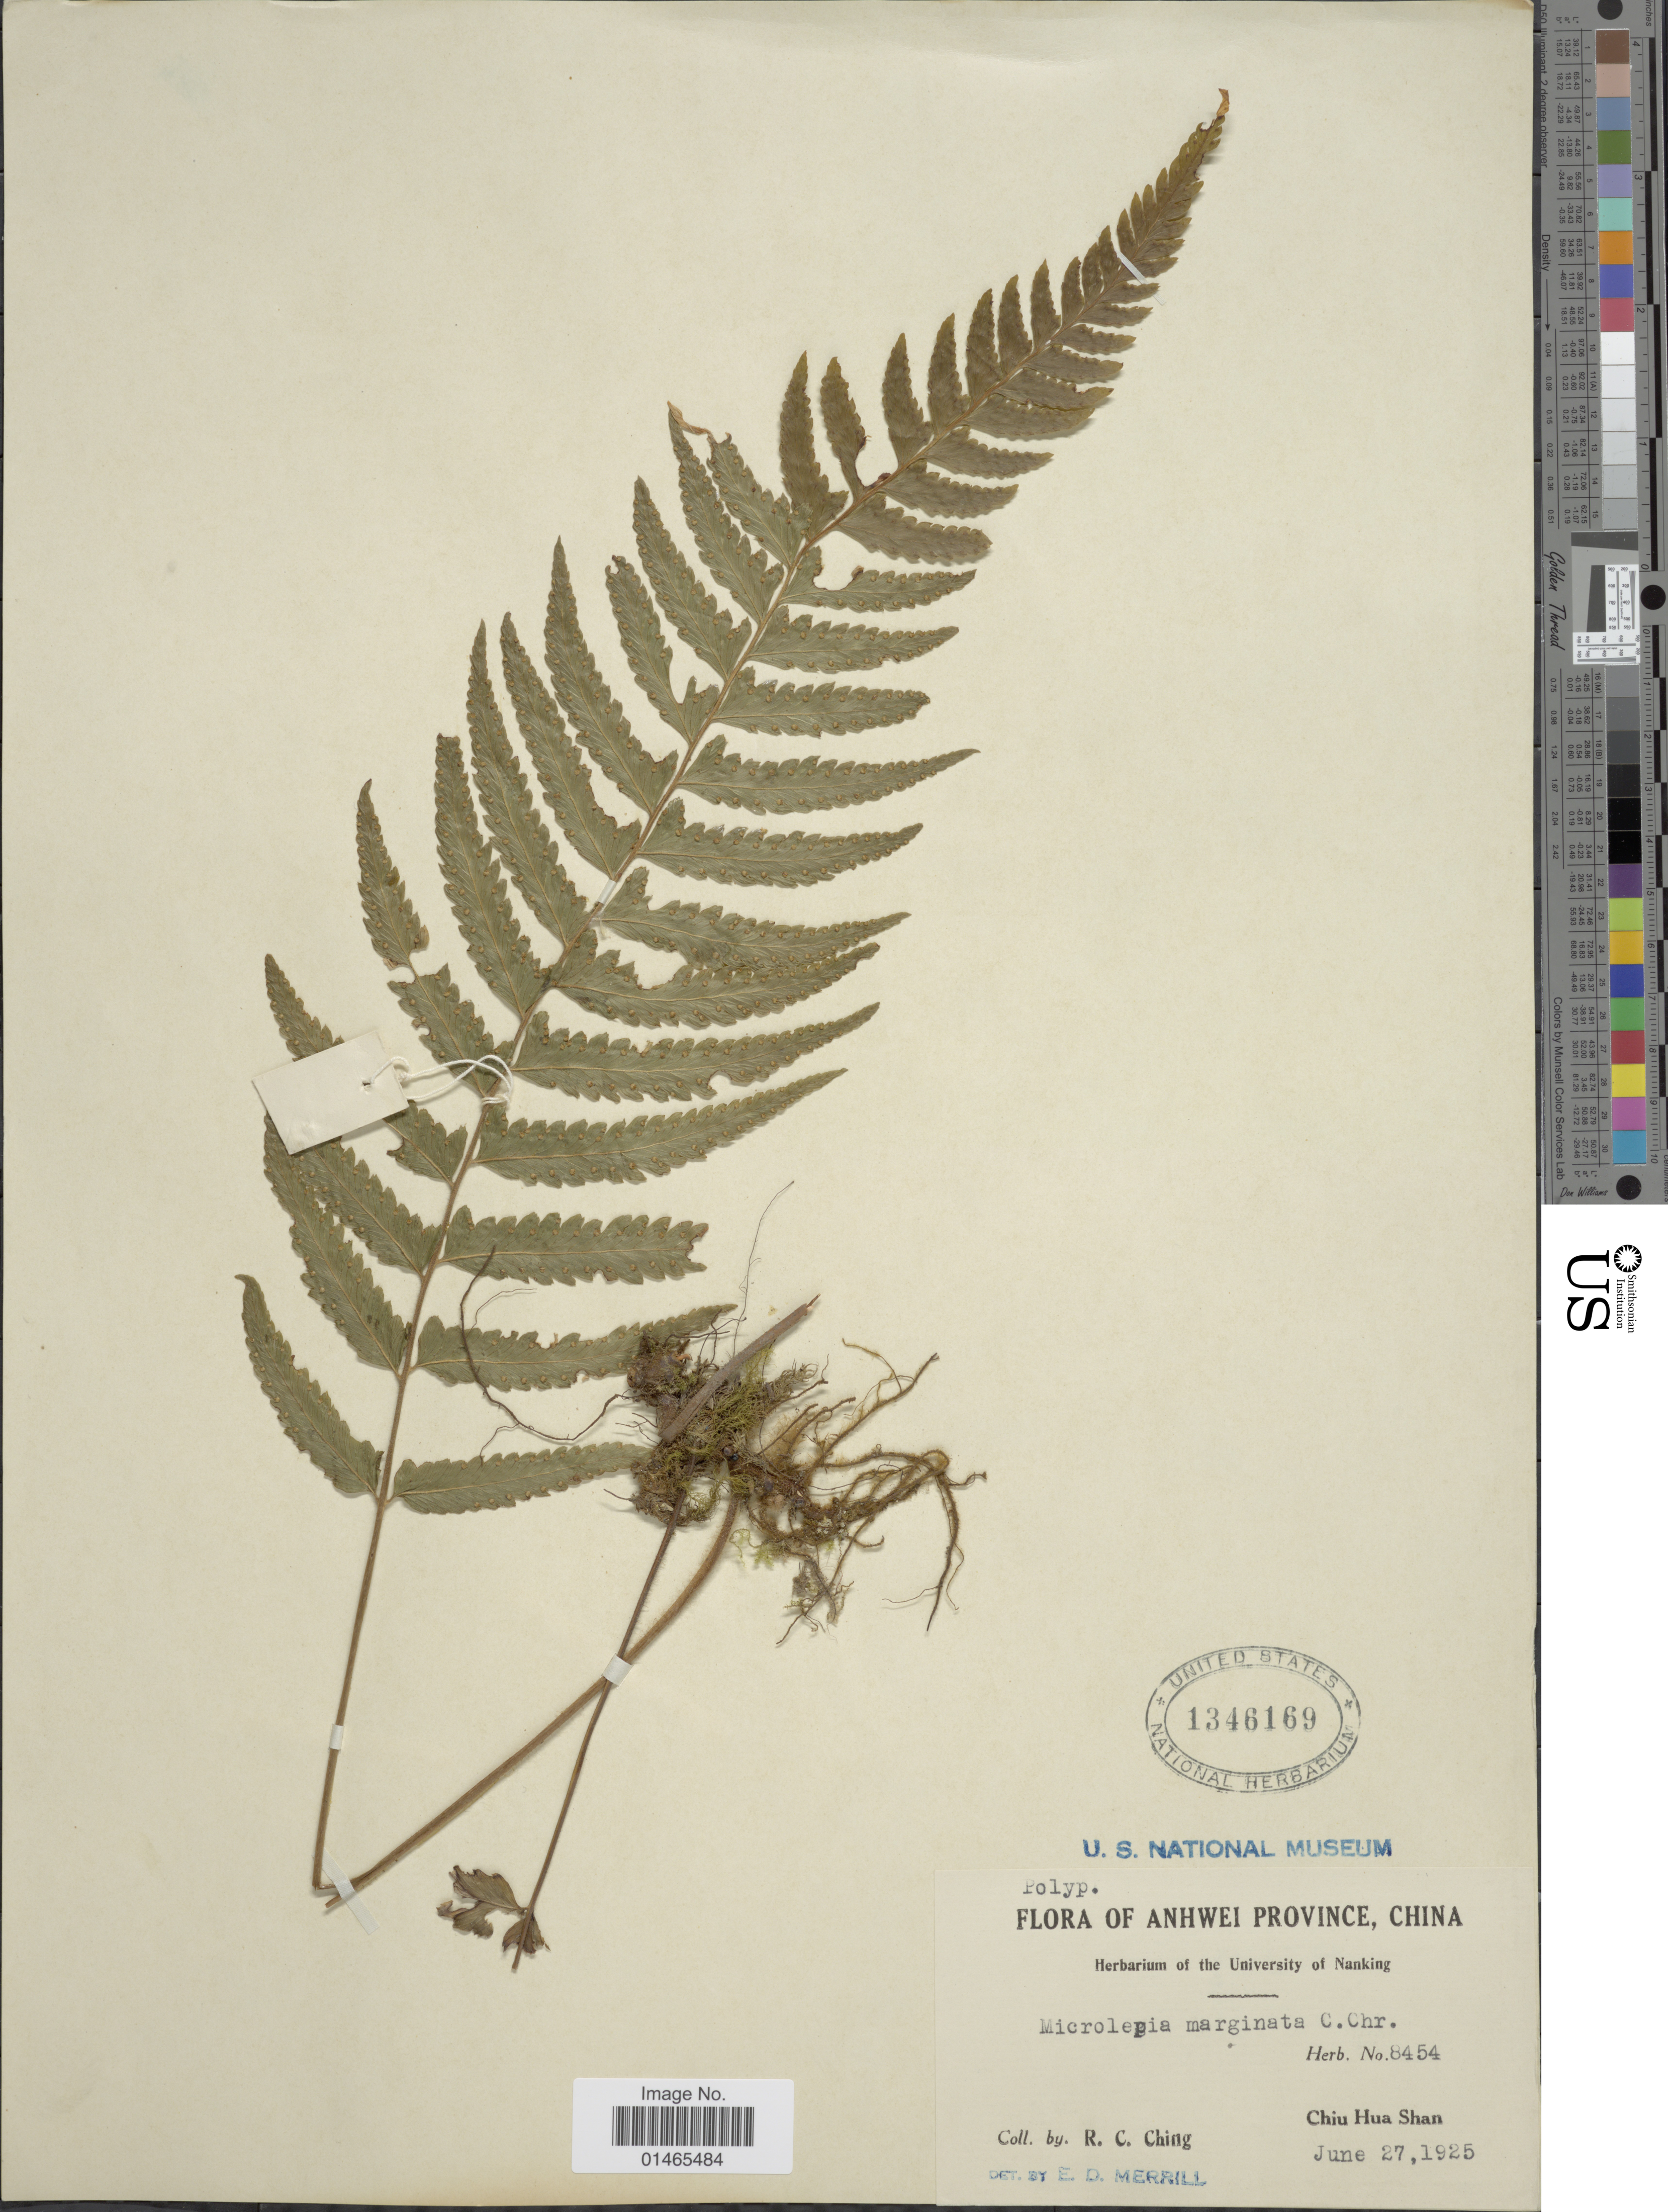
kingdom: Plantae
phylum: Tracheophyta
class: Polypodiopsida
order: Polypodiales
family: Dennstaedtiaceae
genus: Microlepia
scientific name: Microlepia marginata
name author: (Houtt.) C. Chr.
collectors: R. C. Ching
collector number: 8454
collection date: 1925-06-27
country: China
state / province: Anhui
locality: Anhwei, Chiu Hua Shan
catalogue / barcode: US 1346169